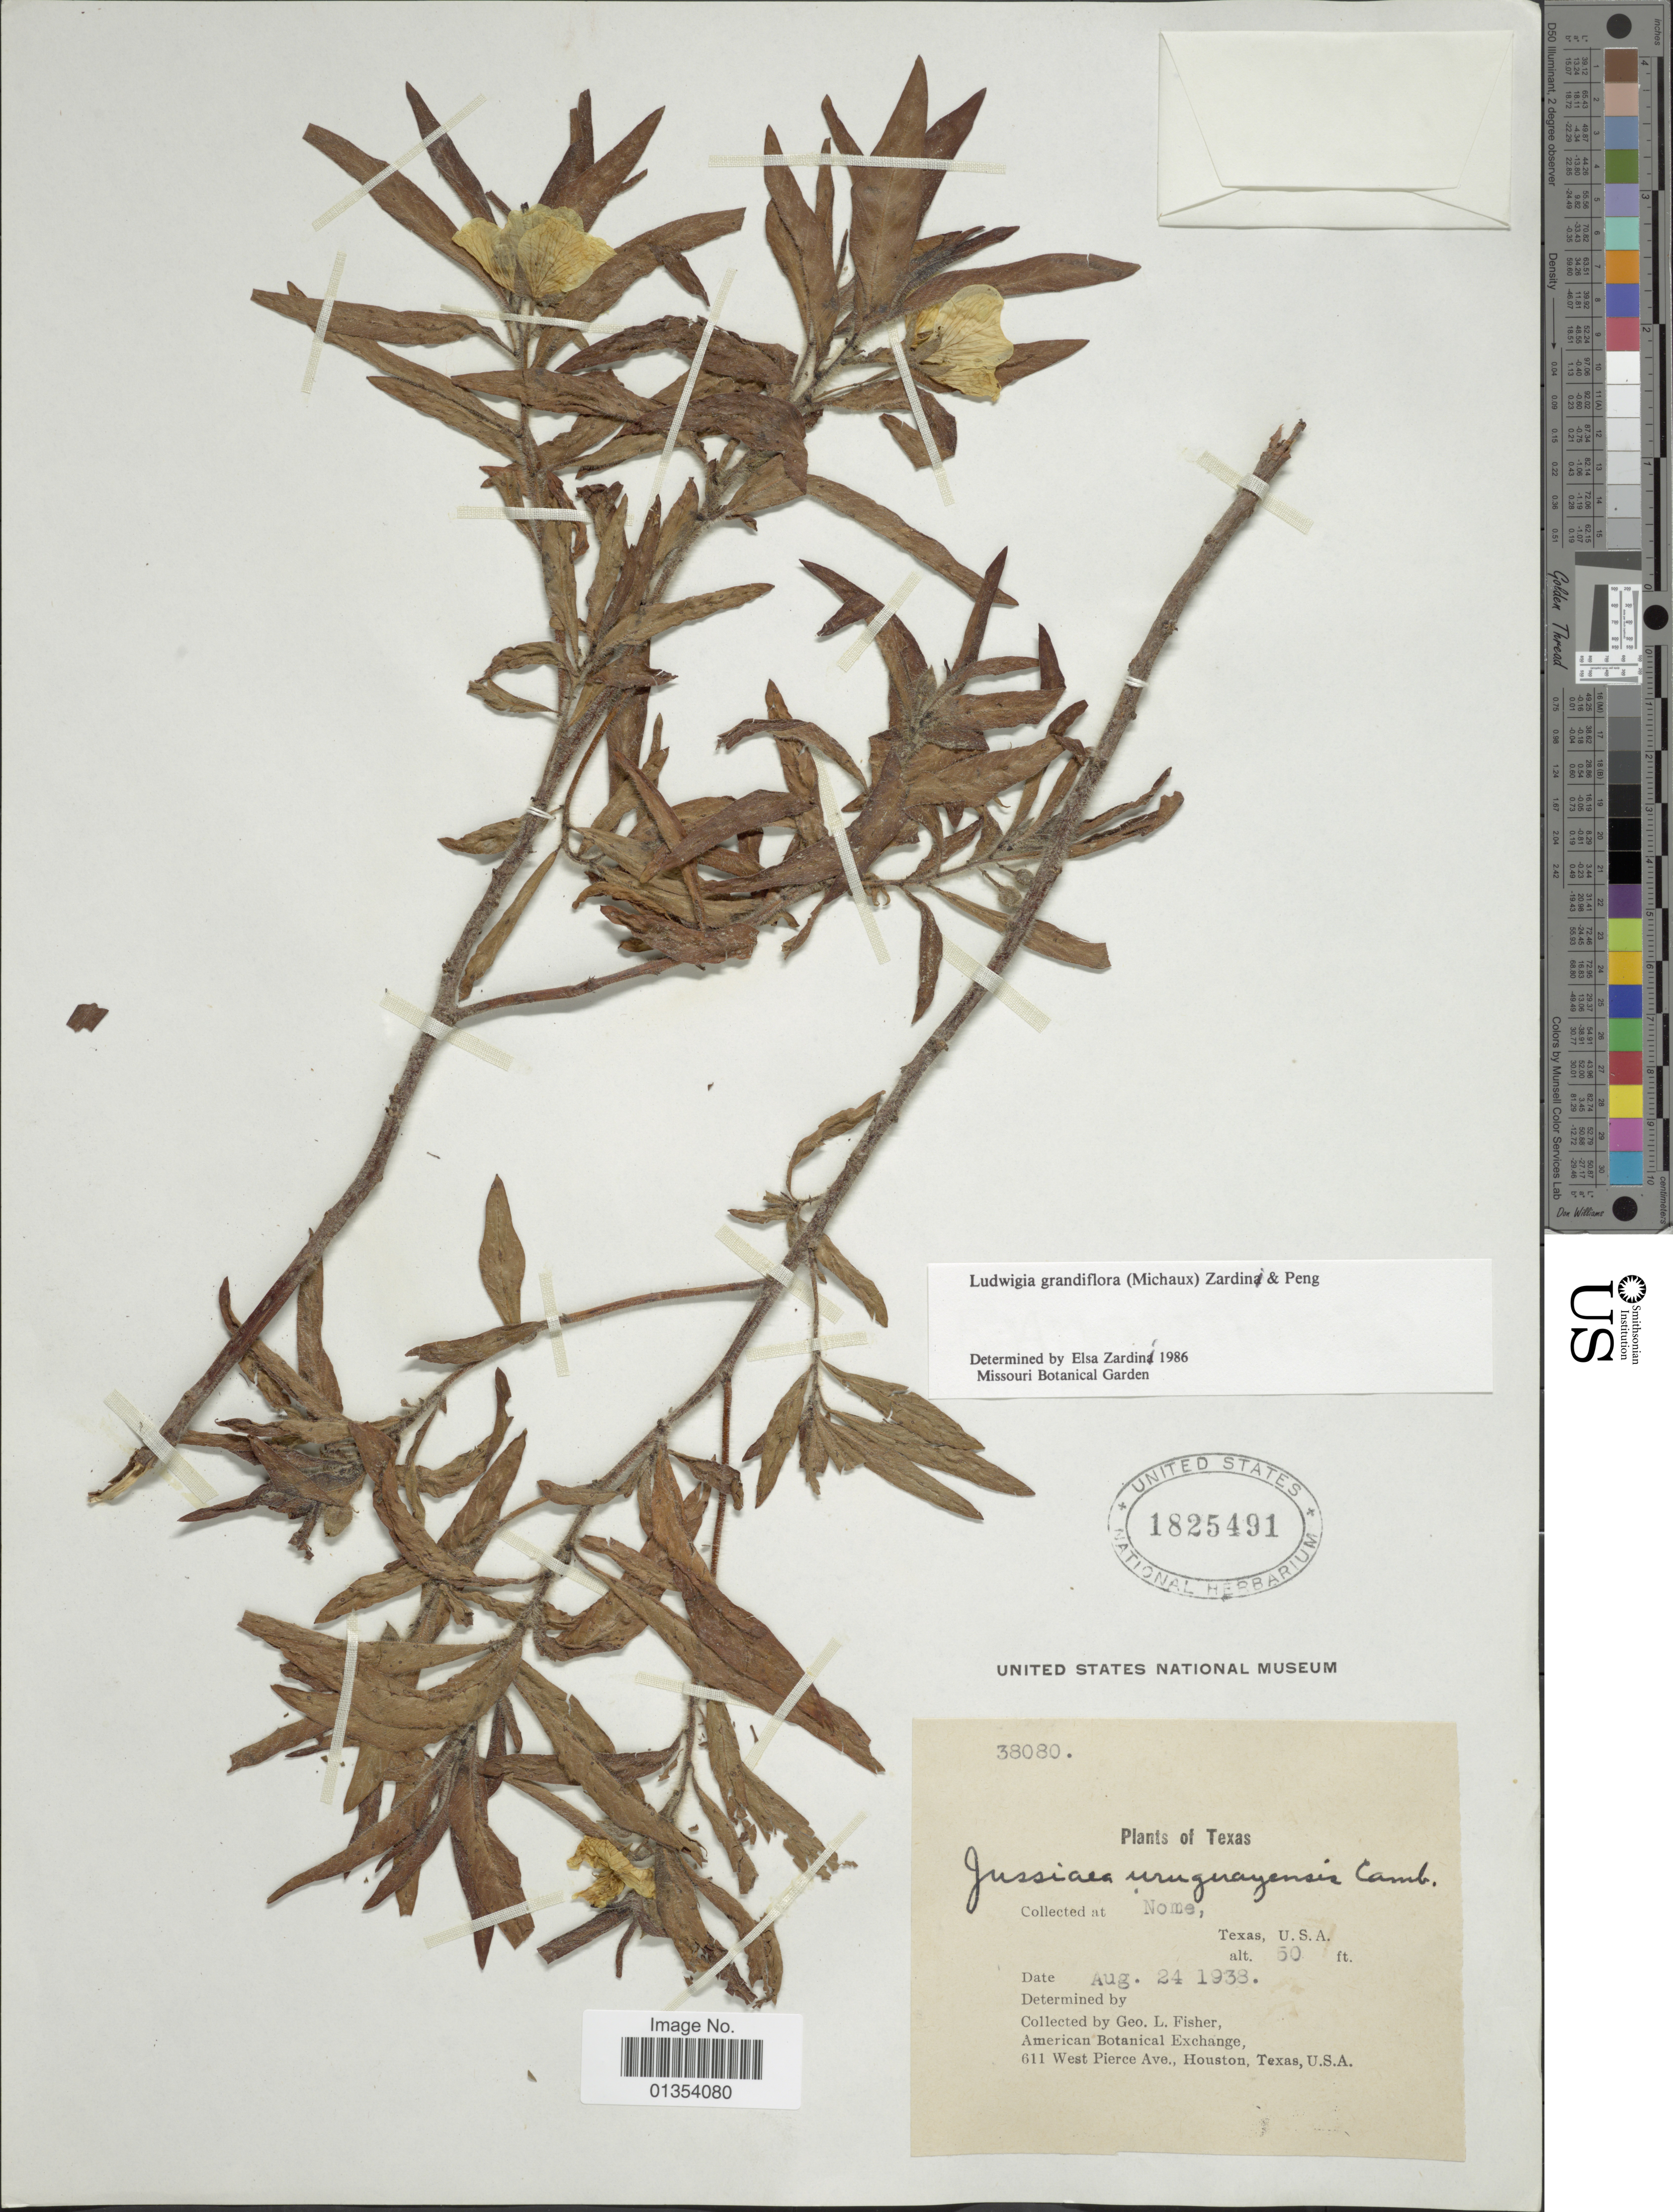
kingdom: Plantae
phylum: Tracheophyta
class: Magnoliopsida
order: Myrtales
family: Onagraceae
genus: Ludwigia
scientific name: Ludwigia grandiflora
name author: (Michx.) Greuter & Burdet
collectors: G. L. Fisher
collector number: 38080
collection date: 1938-08-24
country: United States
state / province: Texas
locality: Nome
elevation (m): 15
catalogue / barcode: US 1825491